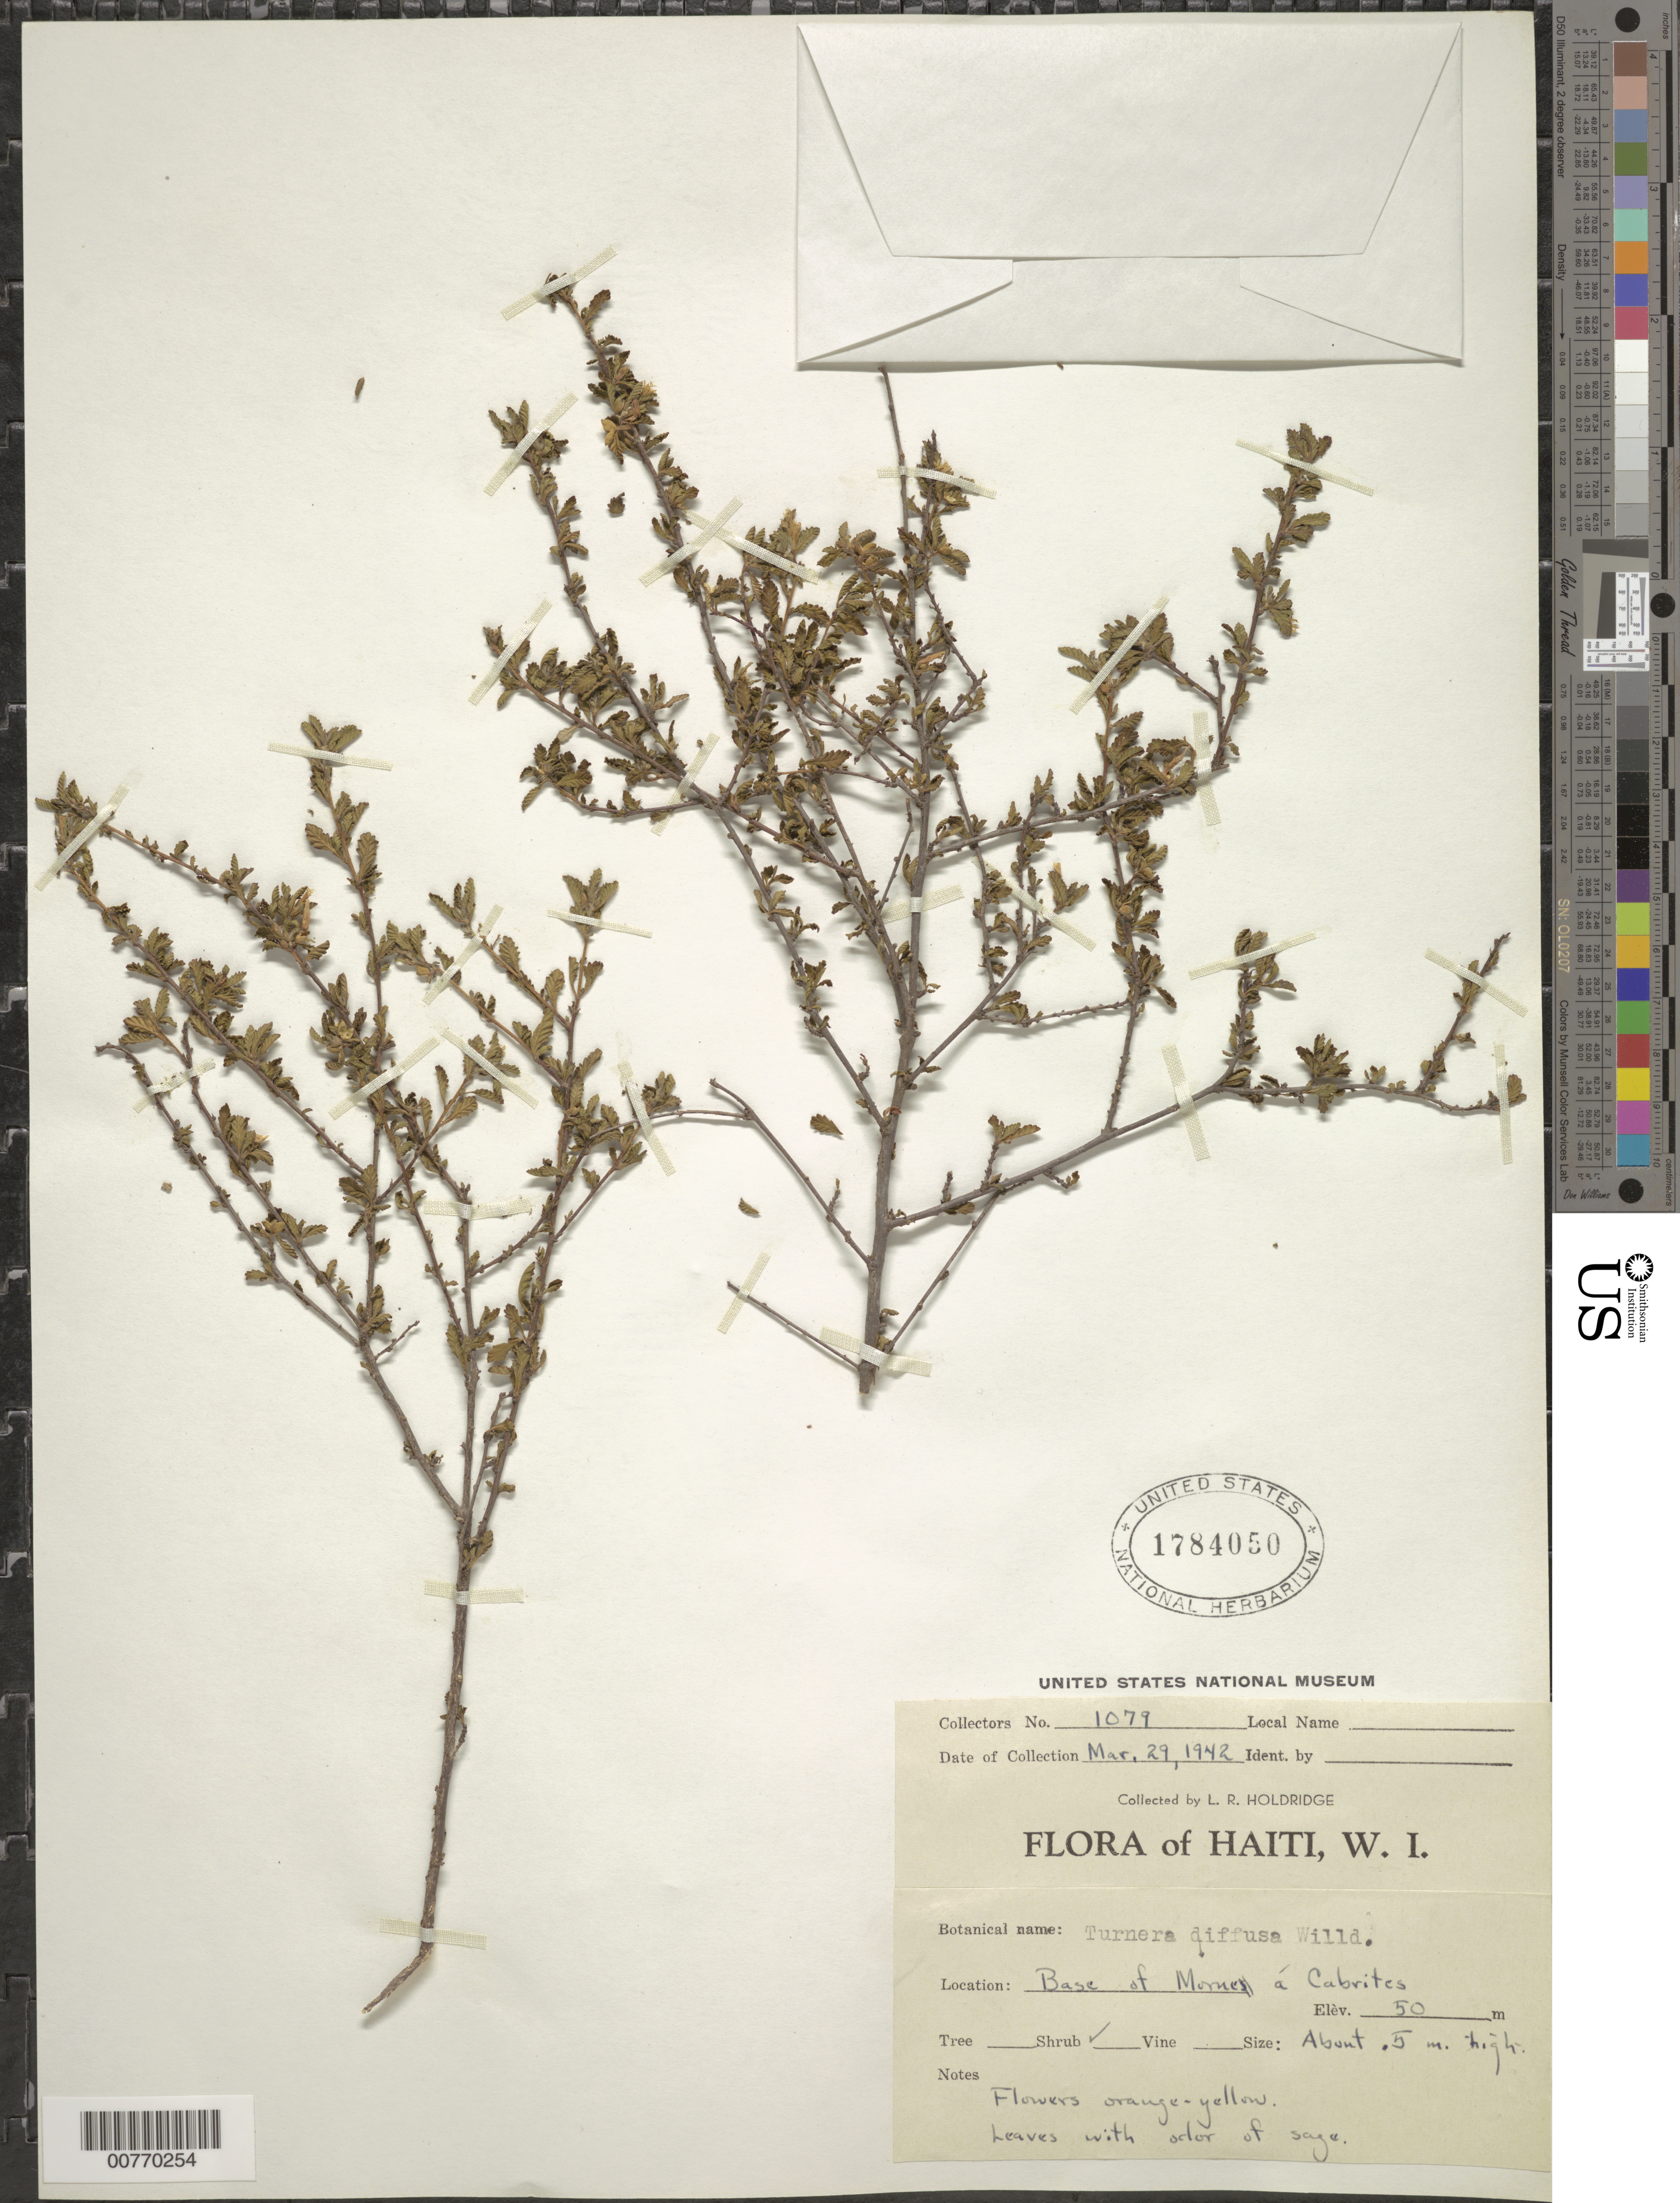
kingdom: Plantae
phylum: Tracheophyta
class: Magnoliopsida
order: Malpighiales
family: Turneraceae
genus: Turnera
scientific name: Turnera diffusa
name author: Willd. ex Schult.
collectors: L. Holdridge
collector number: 1079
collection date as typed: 29 Mar 1942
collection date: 1942-03-29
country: Haiti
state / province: Ouest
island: Hispaniola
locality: Base of Mornes á Cabrites.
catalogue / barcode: US 1784050